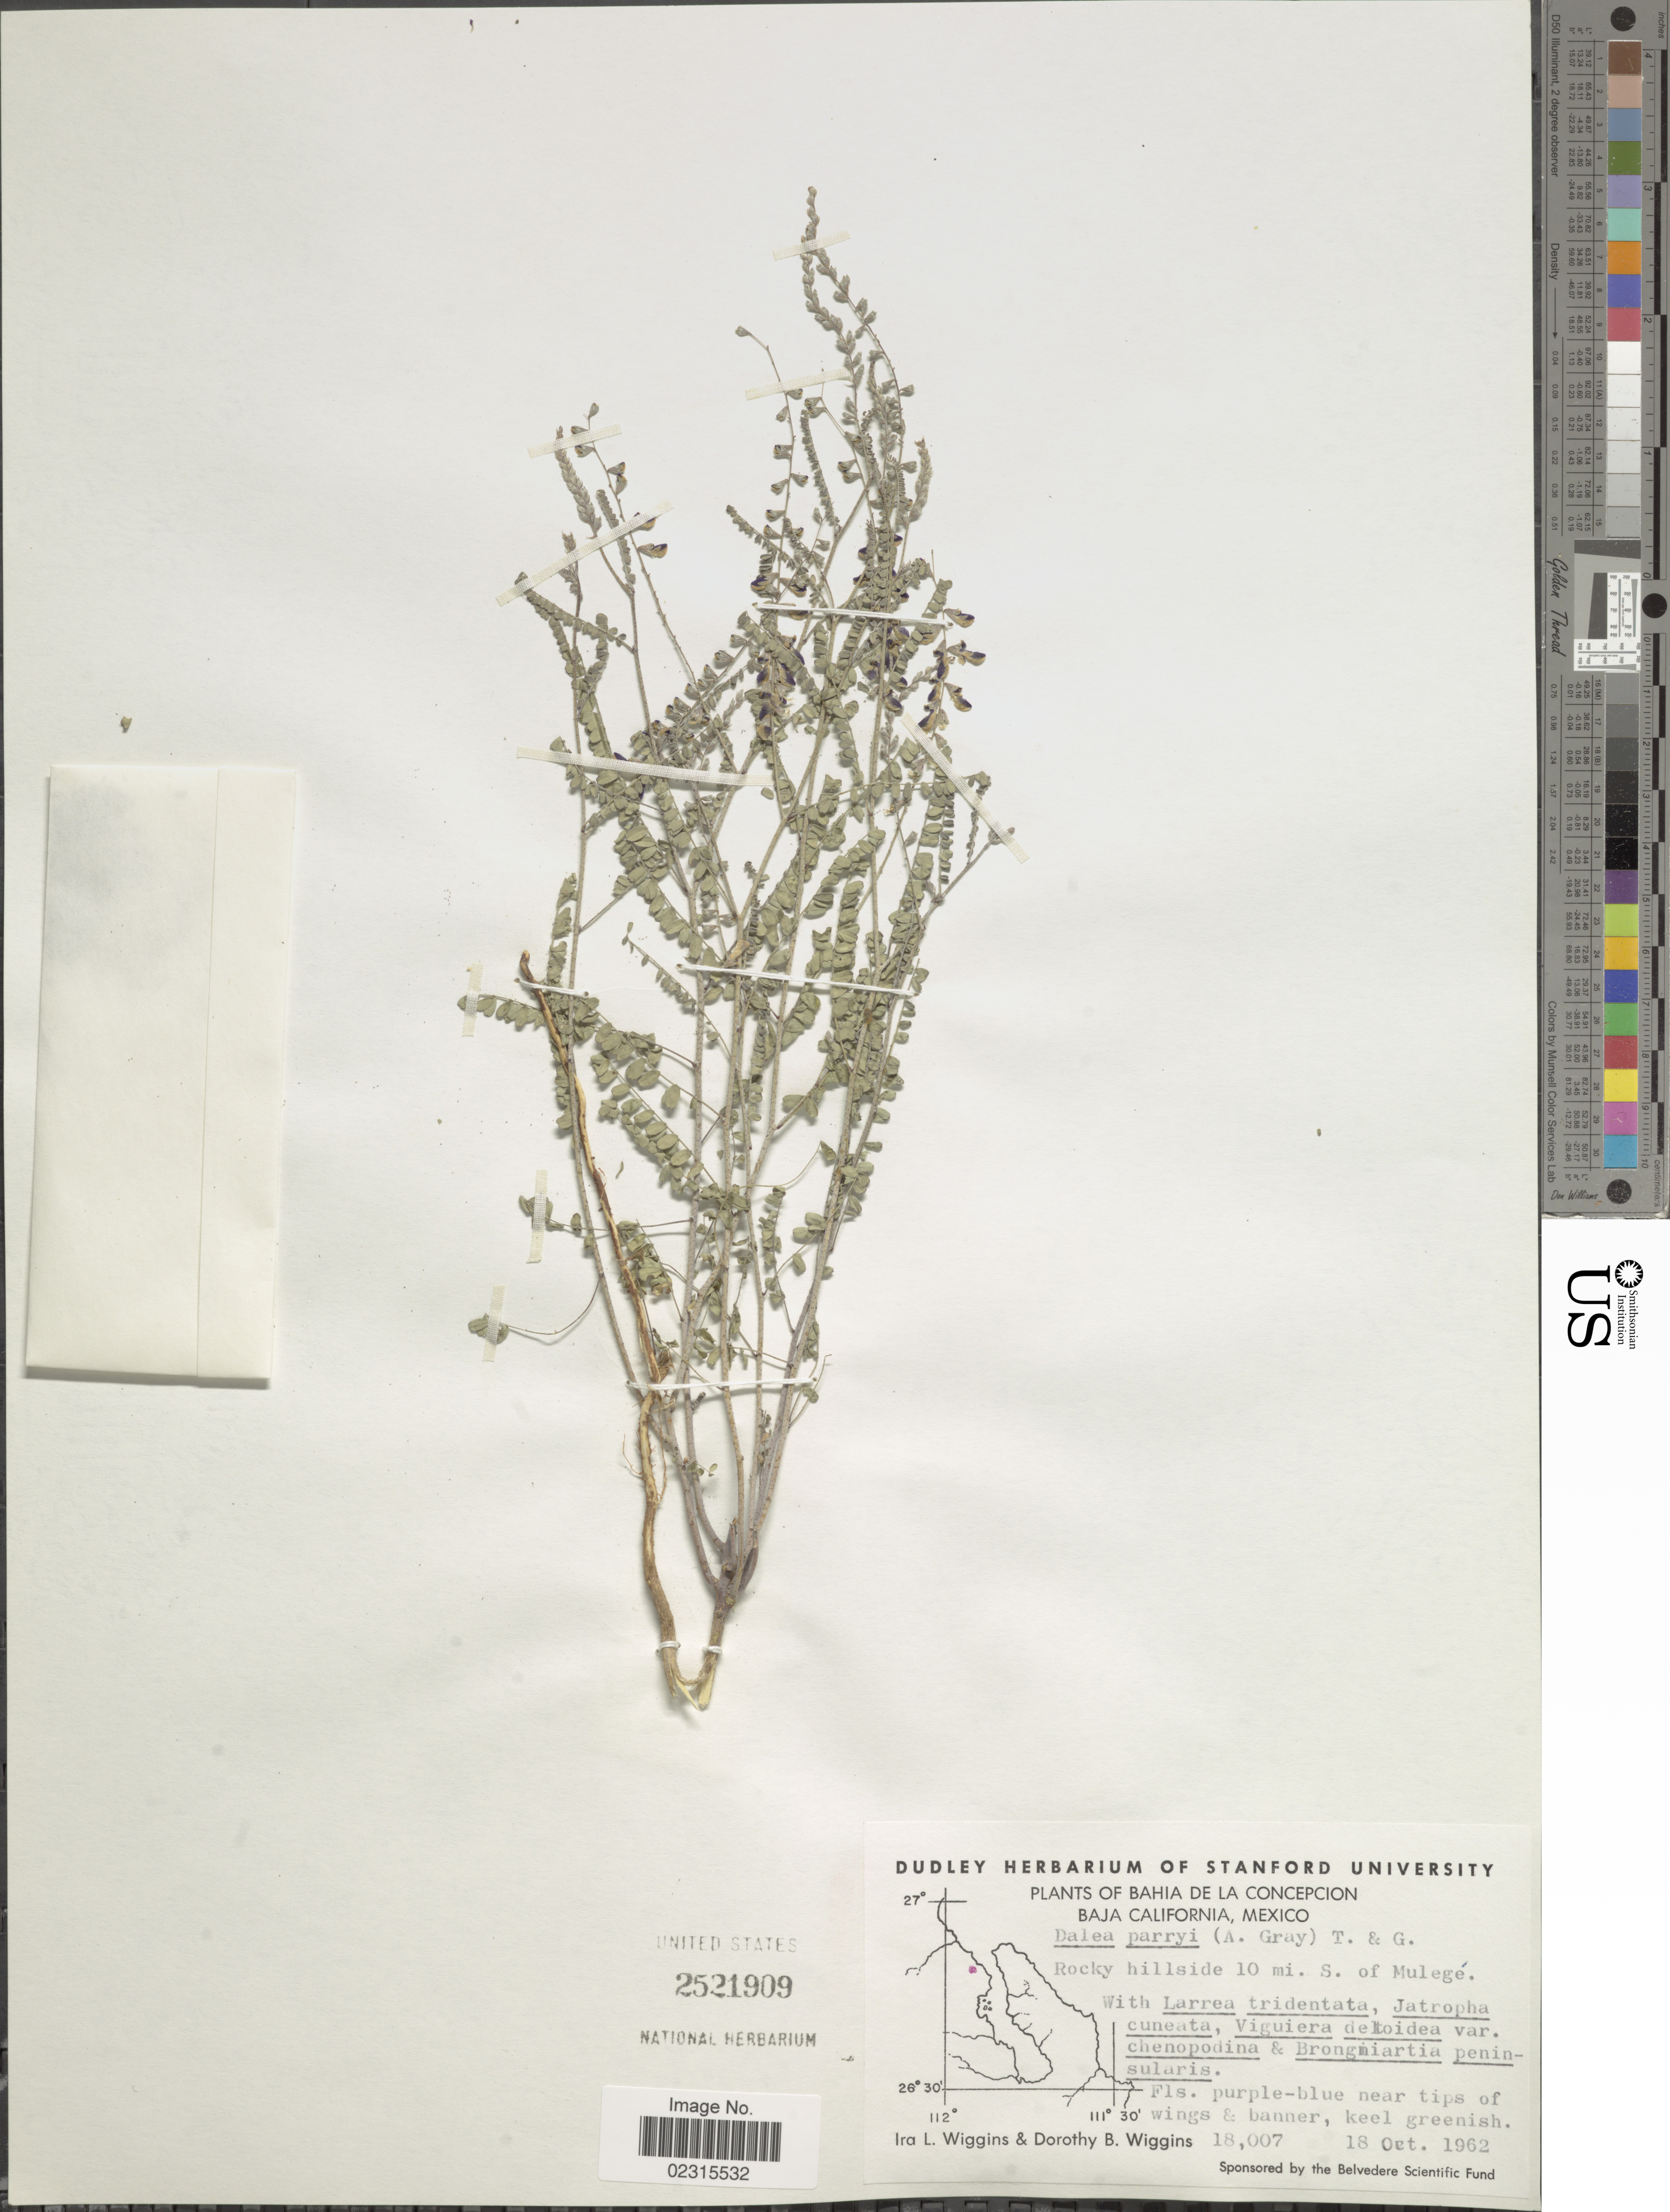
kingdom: Plantae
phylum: Tracheophyta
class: Magnoliopsida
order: Fabales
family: Fabaceae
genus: Marina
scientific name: Marina parryi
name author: (Torr. & A. Gray) Barneby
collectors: I. L. Wiggins & D. B. Wiggins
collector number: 18007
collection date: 1962-10-18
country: Mexico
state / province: Baja California Sur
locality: Bahia de la Concepcion, 10 mi. S of Mulege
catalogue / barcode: US 2521909